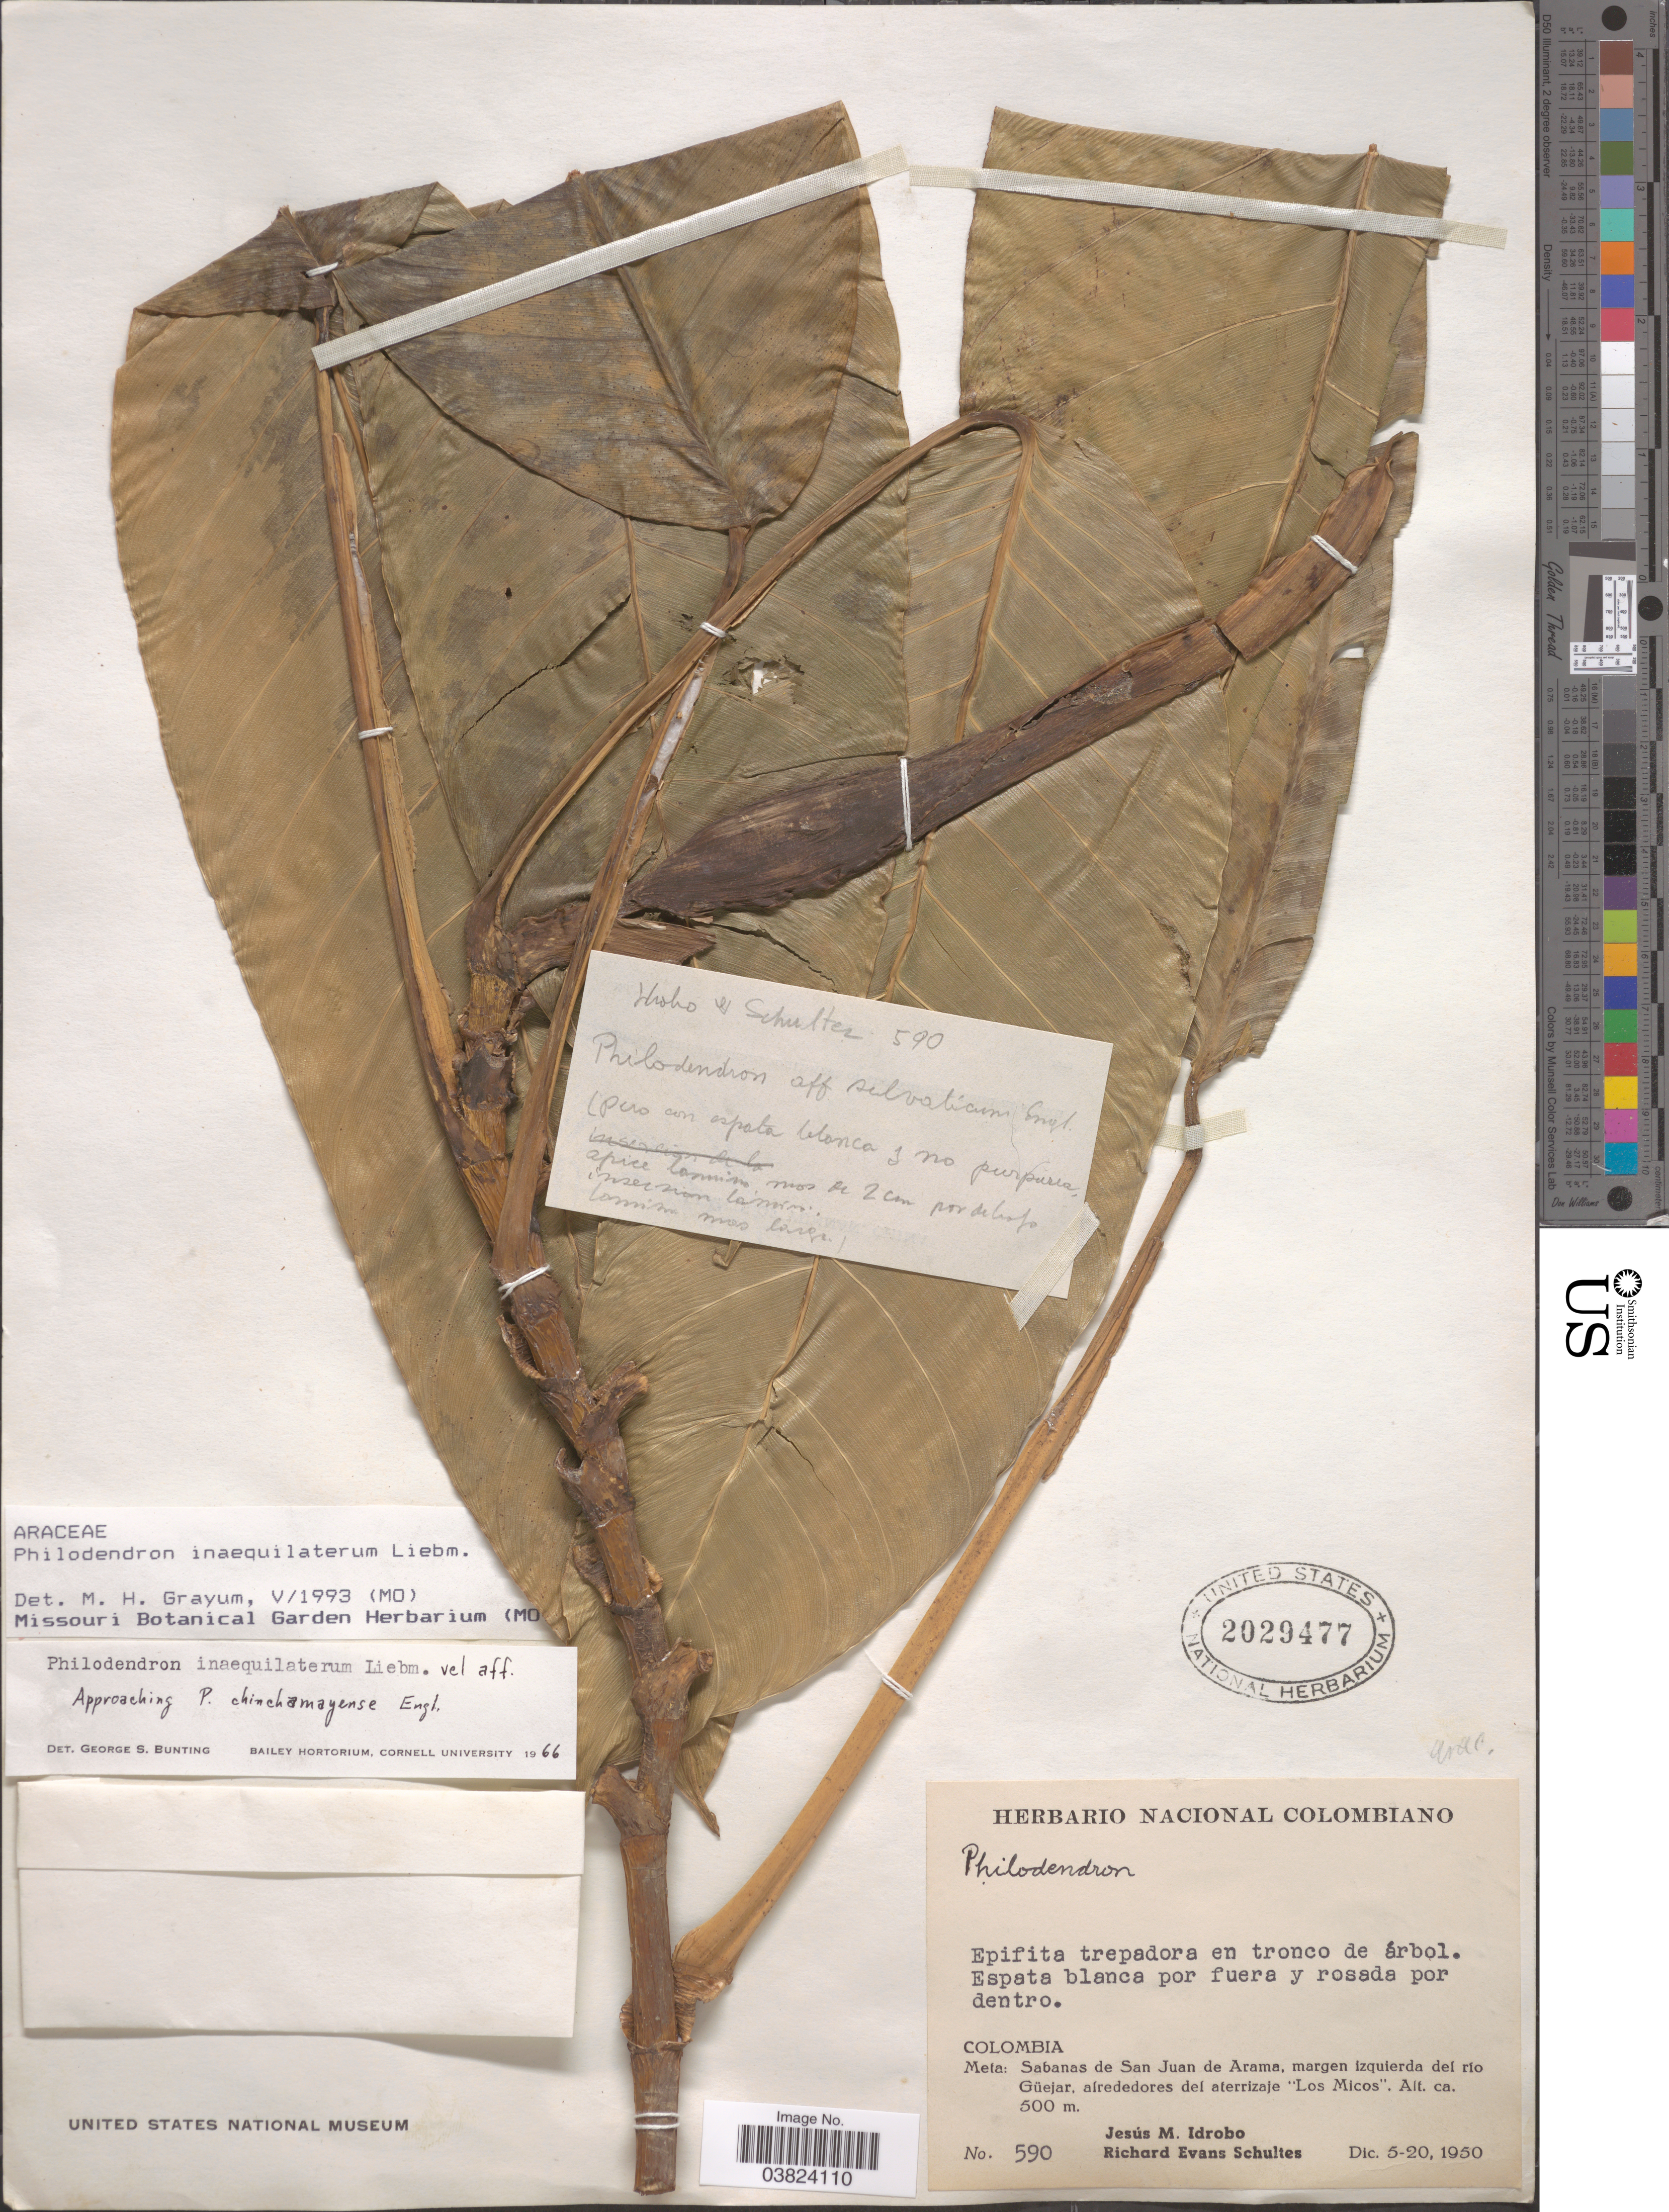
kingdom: Plantae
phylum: Tracheophyta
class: Liliopsida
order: Alismatales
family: Araceae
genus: Philodendron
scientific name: Philodendron inaequilaterum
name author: Liebm.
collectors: J. M. Idrobo & R. E. Schultes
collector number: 590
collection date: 1950-12-05/1950-12-20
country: Colombia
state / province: Meta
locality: Sabanas de San Juan de Arama, margen izquierda del río Güejar, alrededores del aterrizaje "Los Micos".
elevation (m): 500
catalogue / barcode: US 2029477